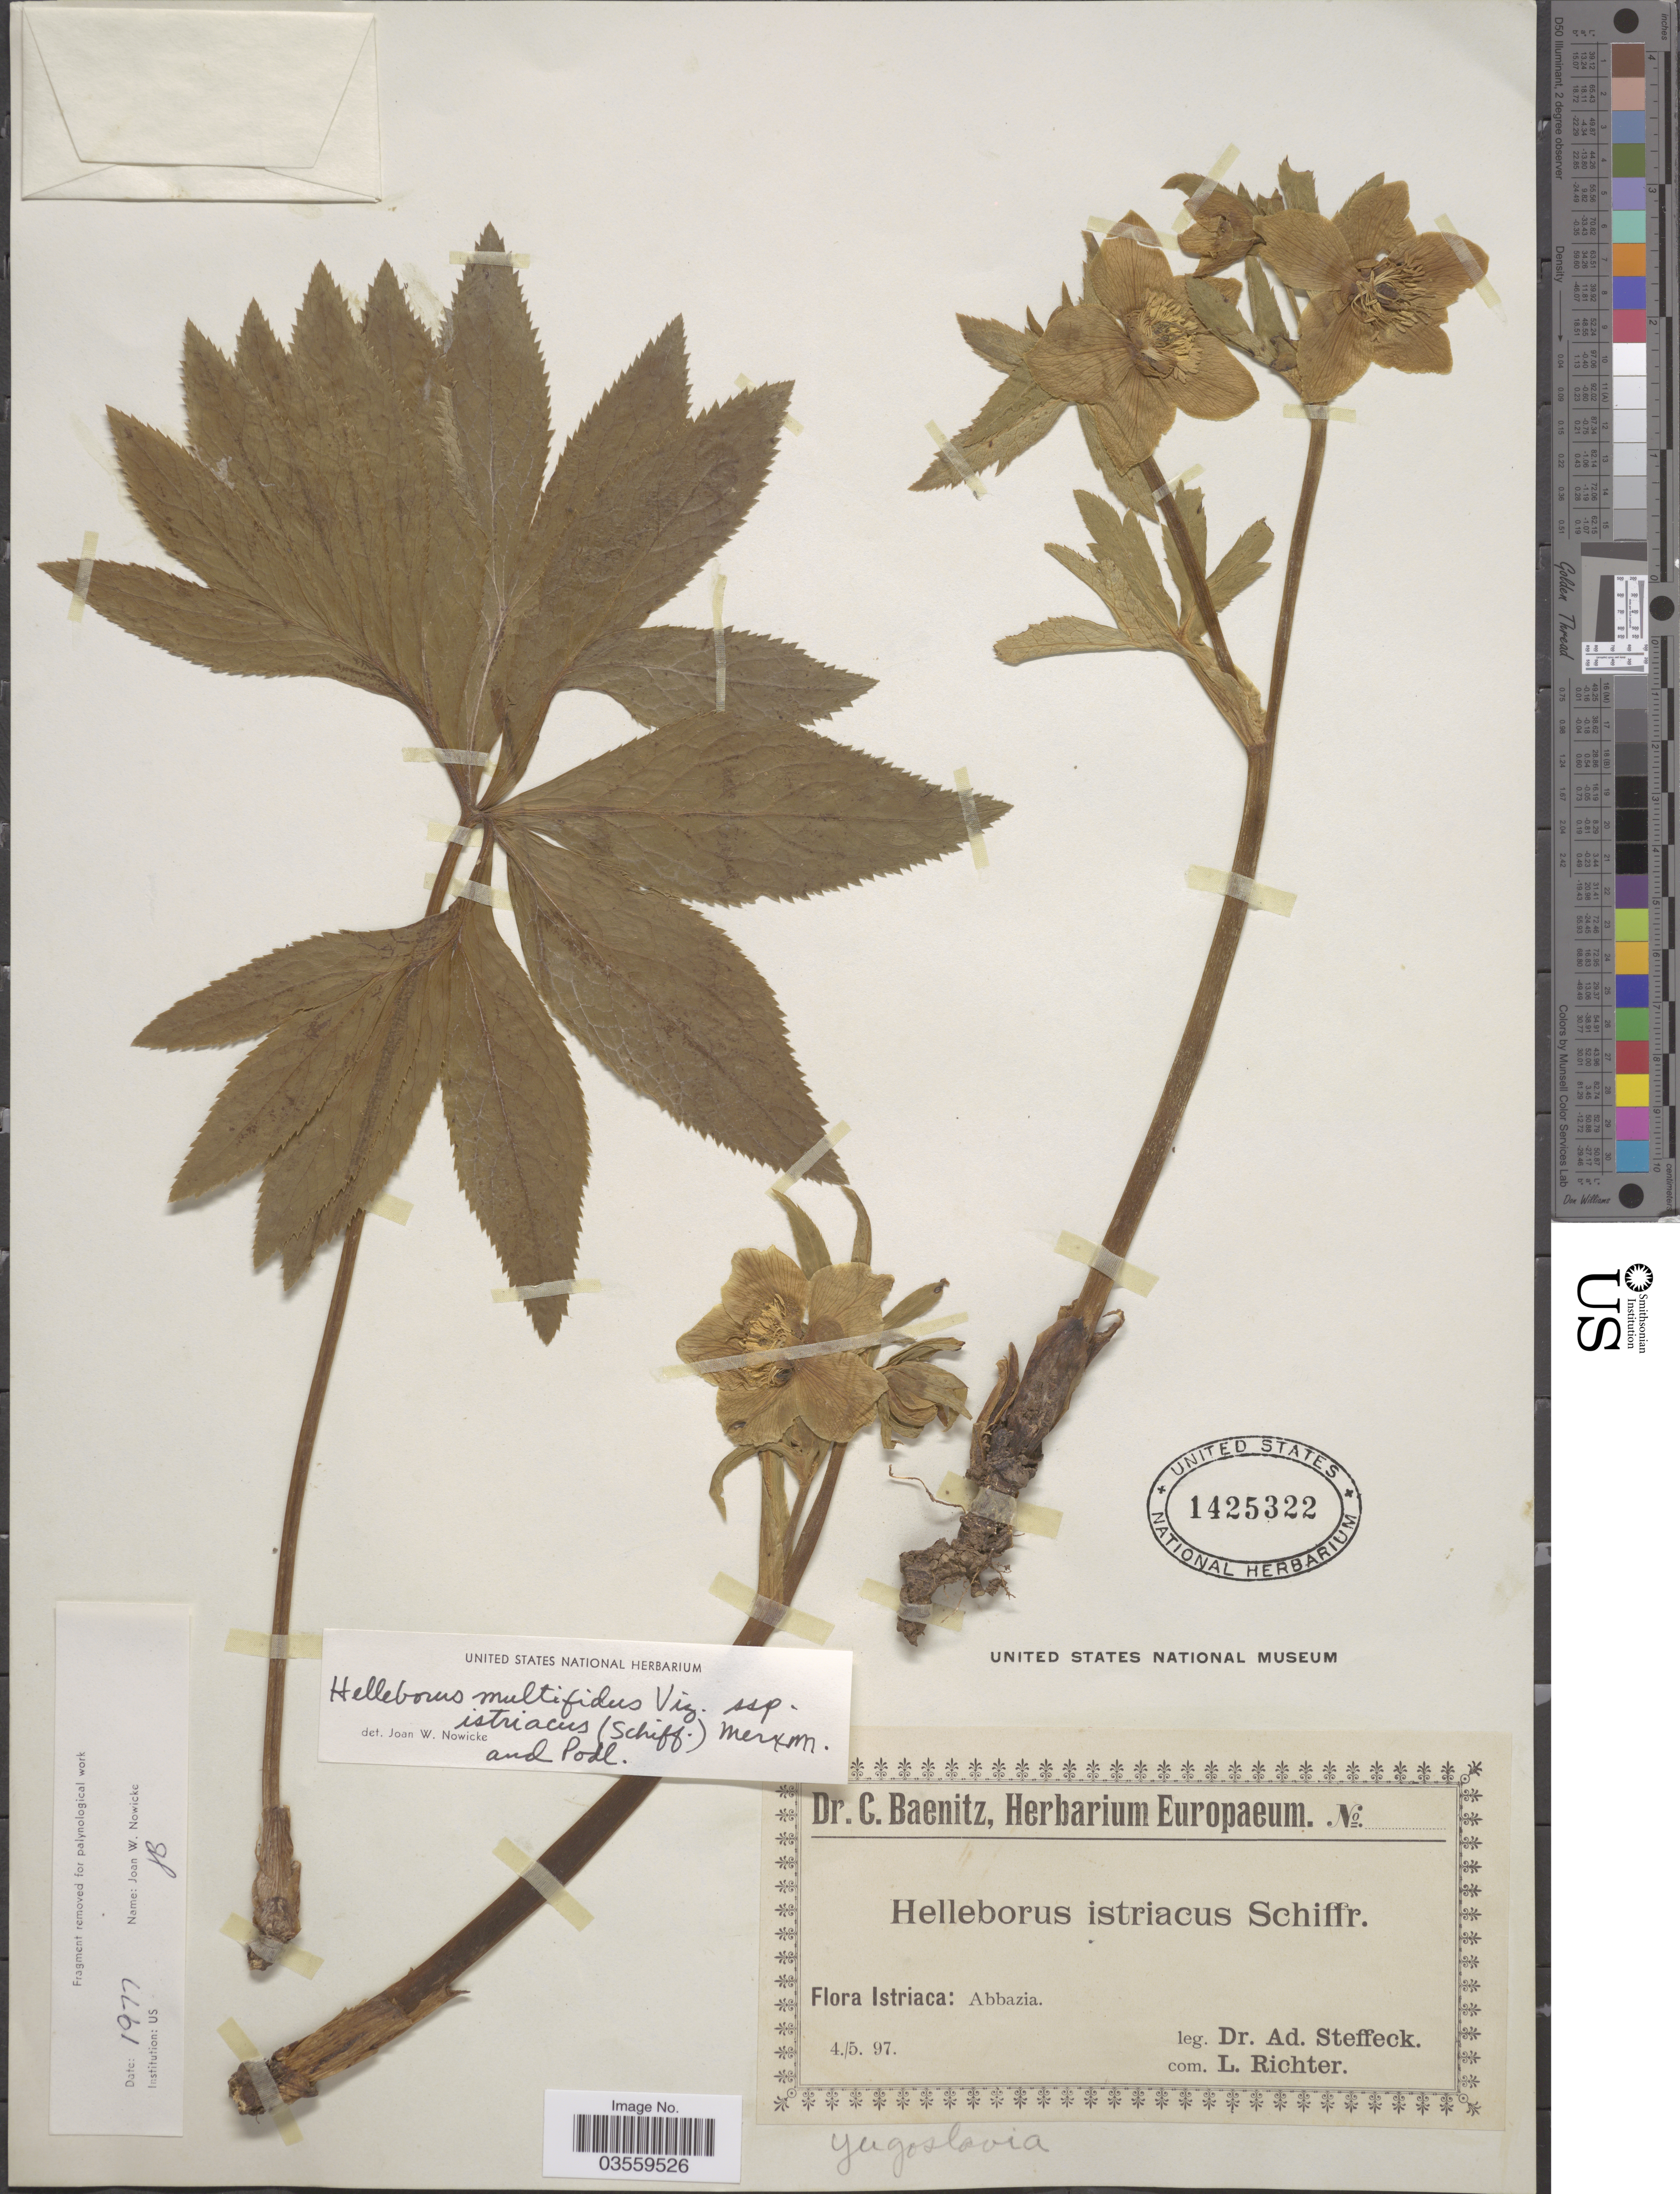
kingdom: Plantae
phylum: Tracheophyta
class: Magnoliopsida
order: Ranunculales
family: Ranunculaceae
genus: Helleborus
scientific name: Helleborus multifidus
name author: Vis.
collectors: A. Steffeck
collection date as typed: Transcribed d/m/y: 4/5/97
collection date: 1897-04-05 or 1897-05-04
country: Croatia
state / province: Istria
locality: Istriaca: Abbazia.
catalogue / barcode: US 1425322